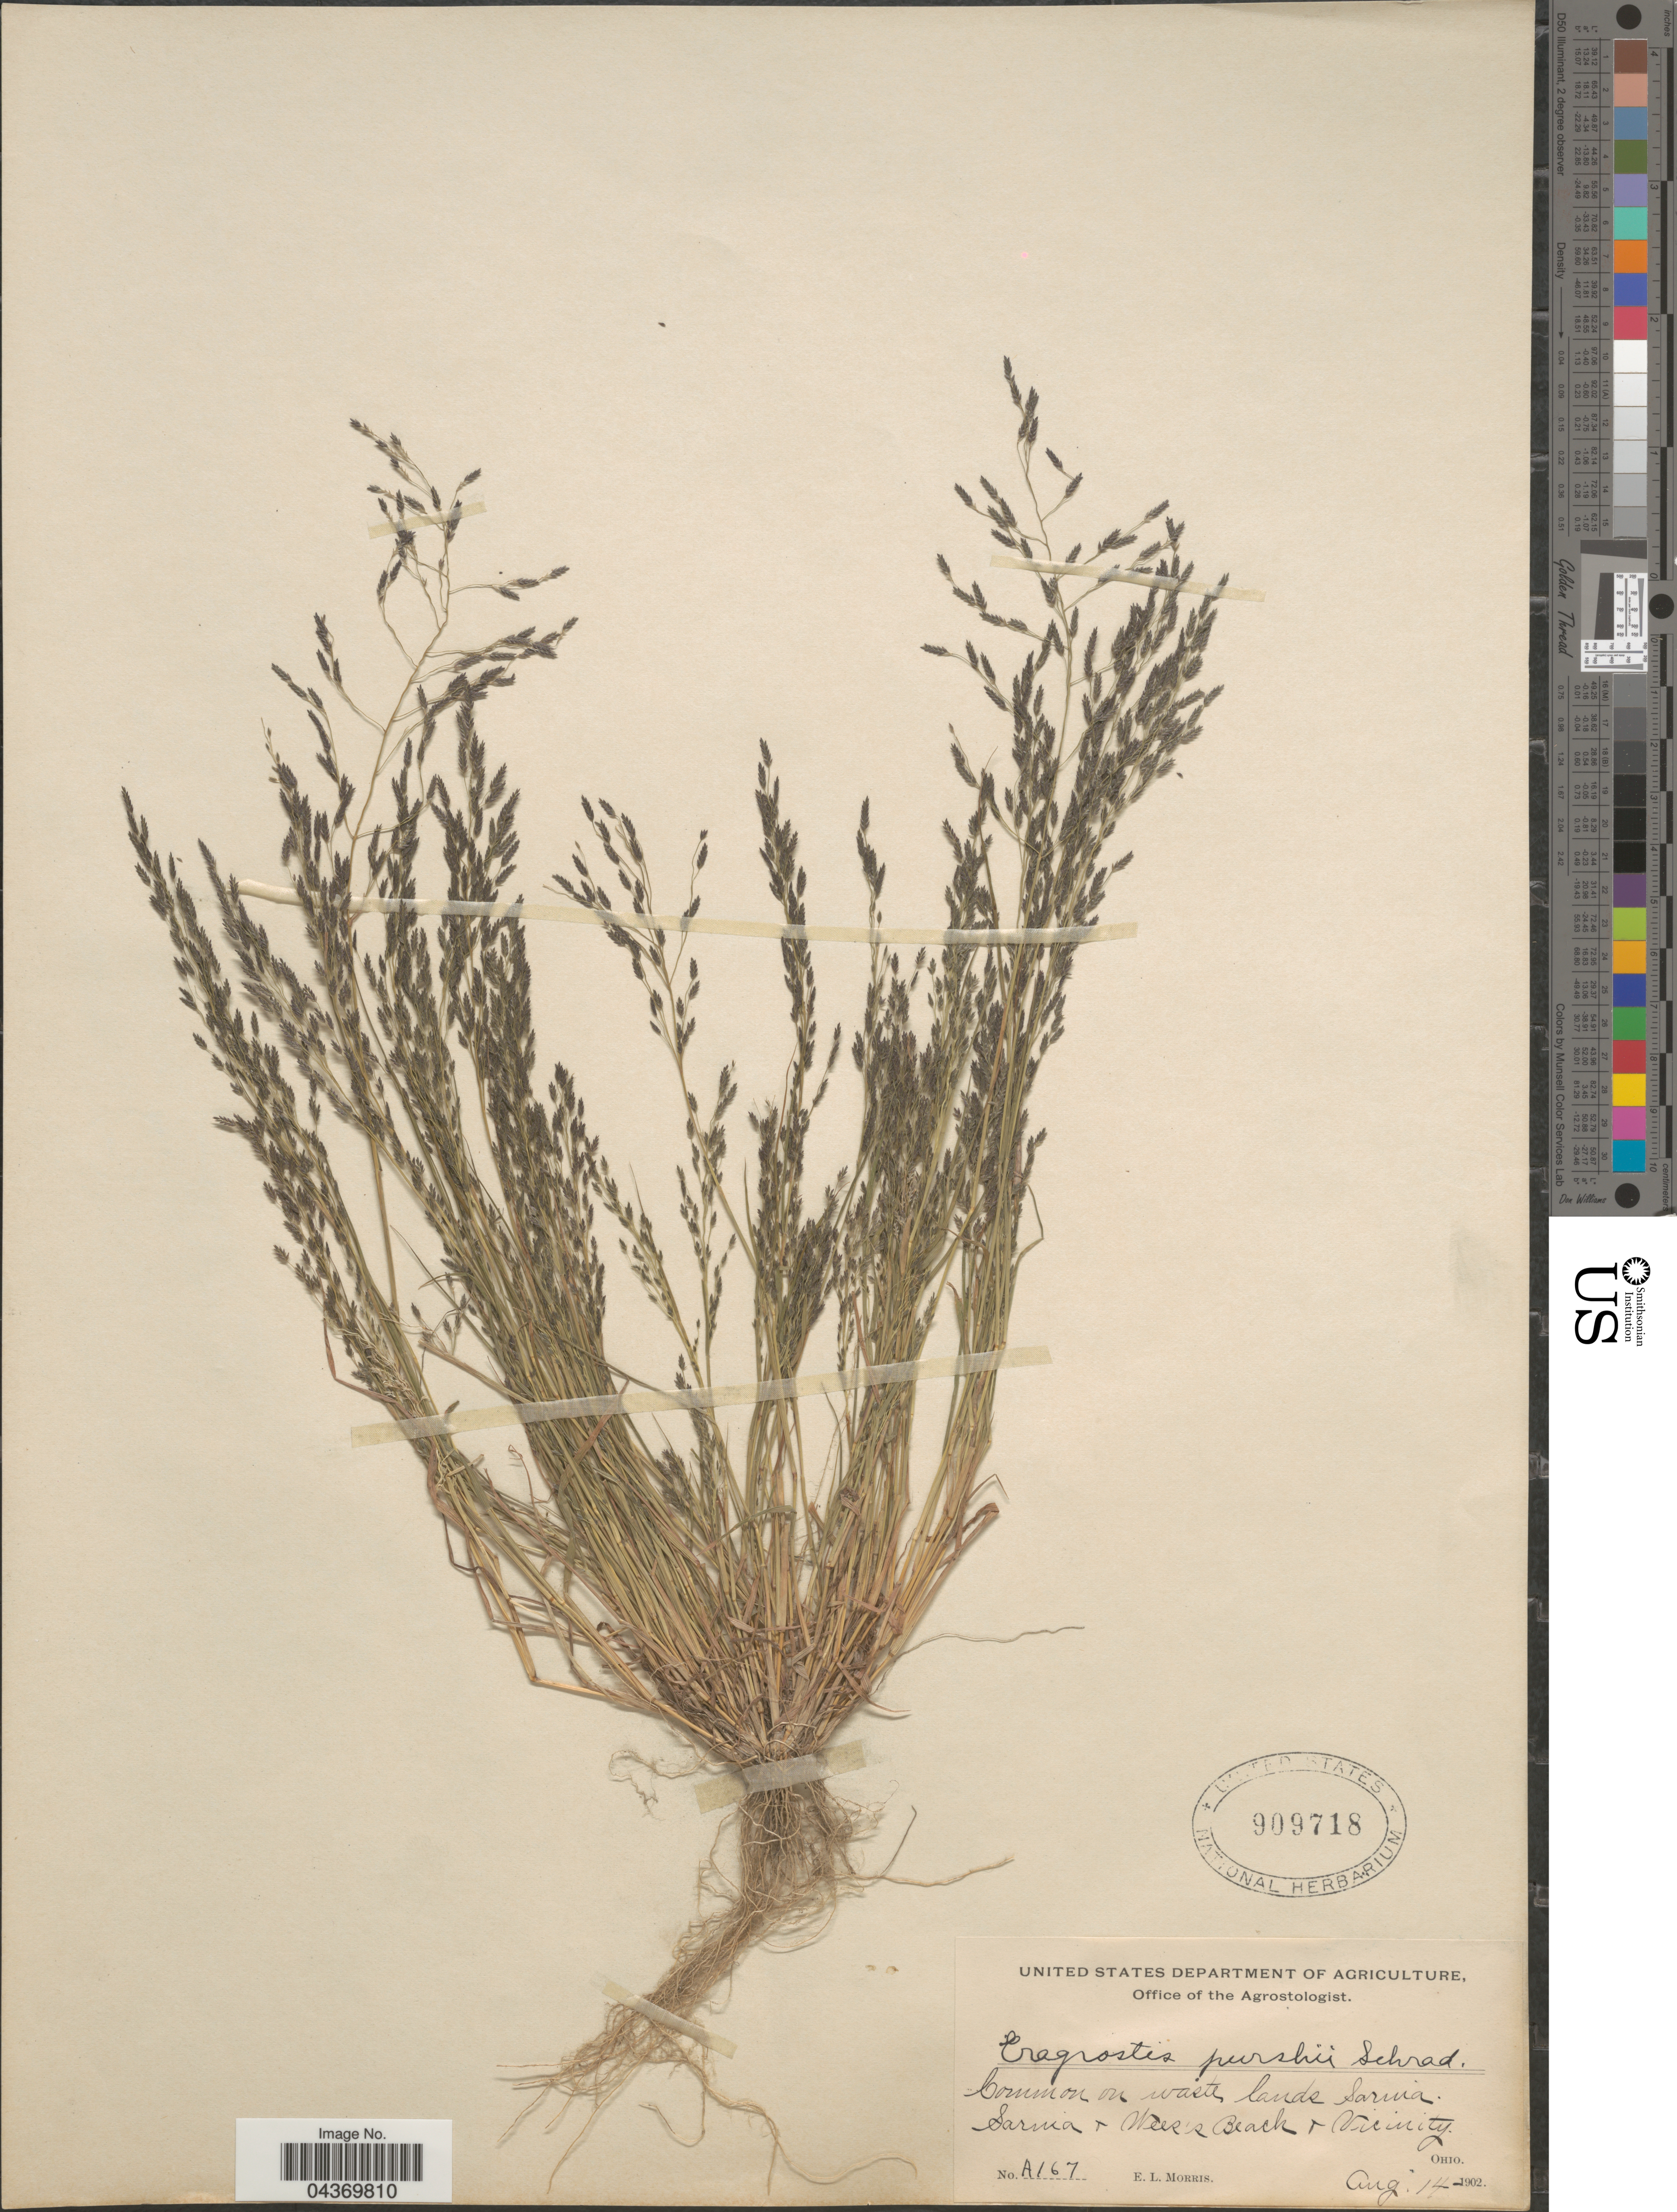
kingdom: Plantae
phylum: Tracheophyta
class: Liliopsida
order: Poales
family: Poaceae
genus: Eragrostis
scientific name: Eragrostis pectinacea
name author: (Michx.) Nees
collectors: E. Morris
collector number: A167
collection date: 1902-08-14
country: United States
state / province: Ohio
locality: On waste lands Sarnia. Sarnia & Wees's Beach & Vicinity.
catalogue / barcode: US 909718